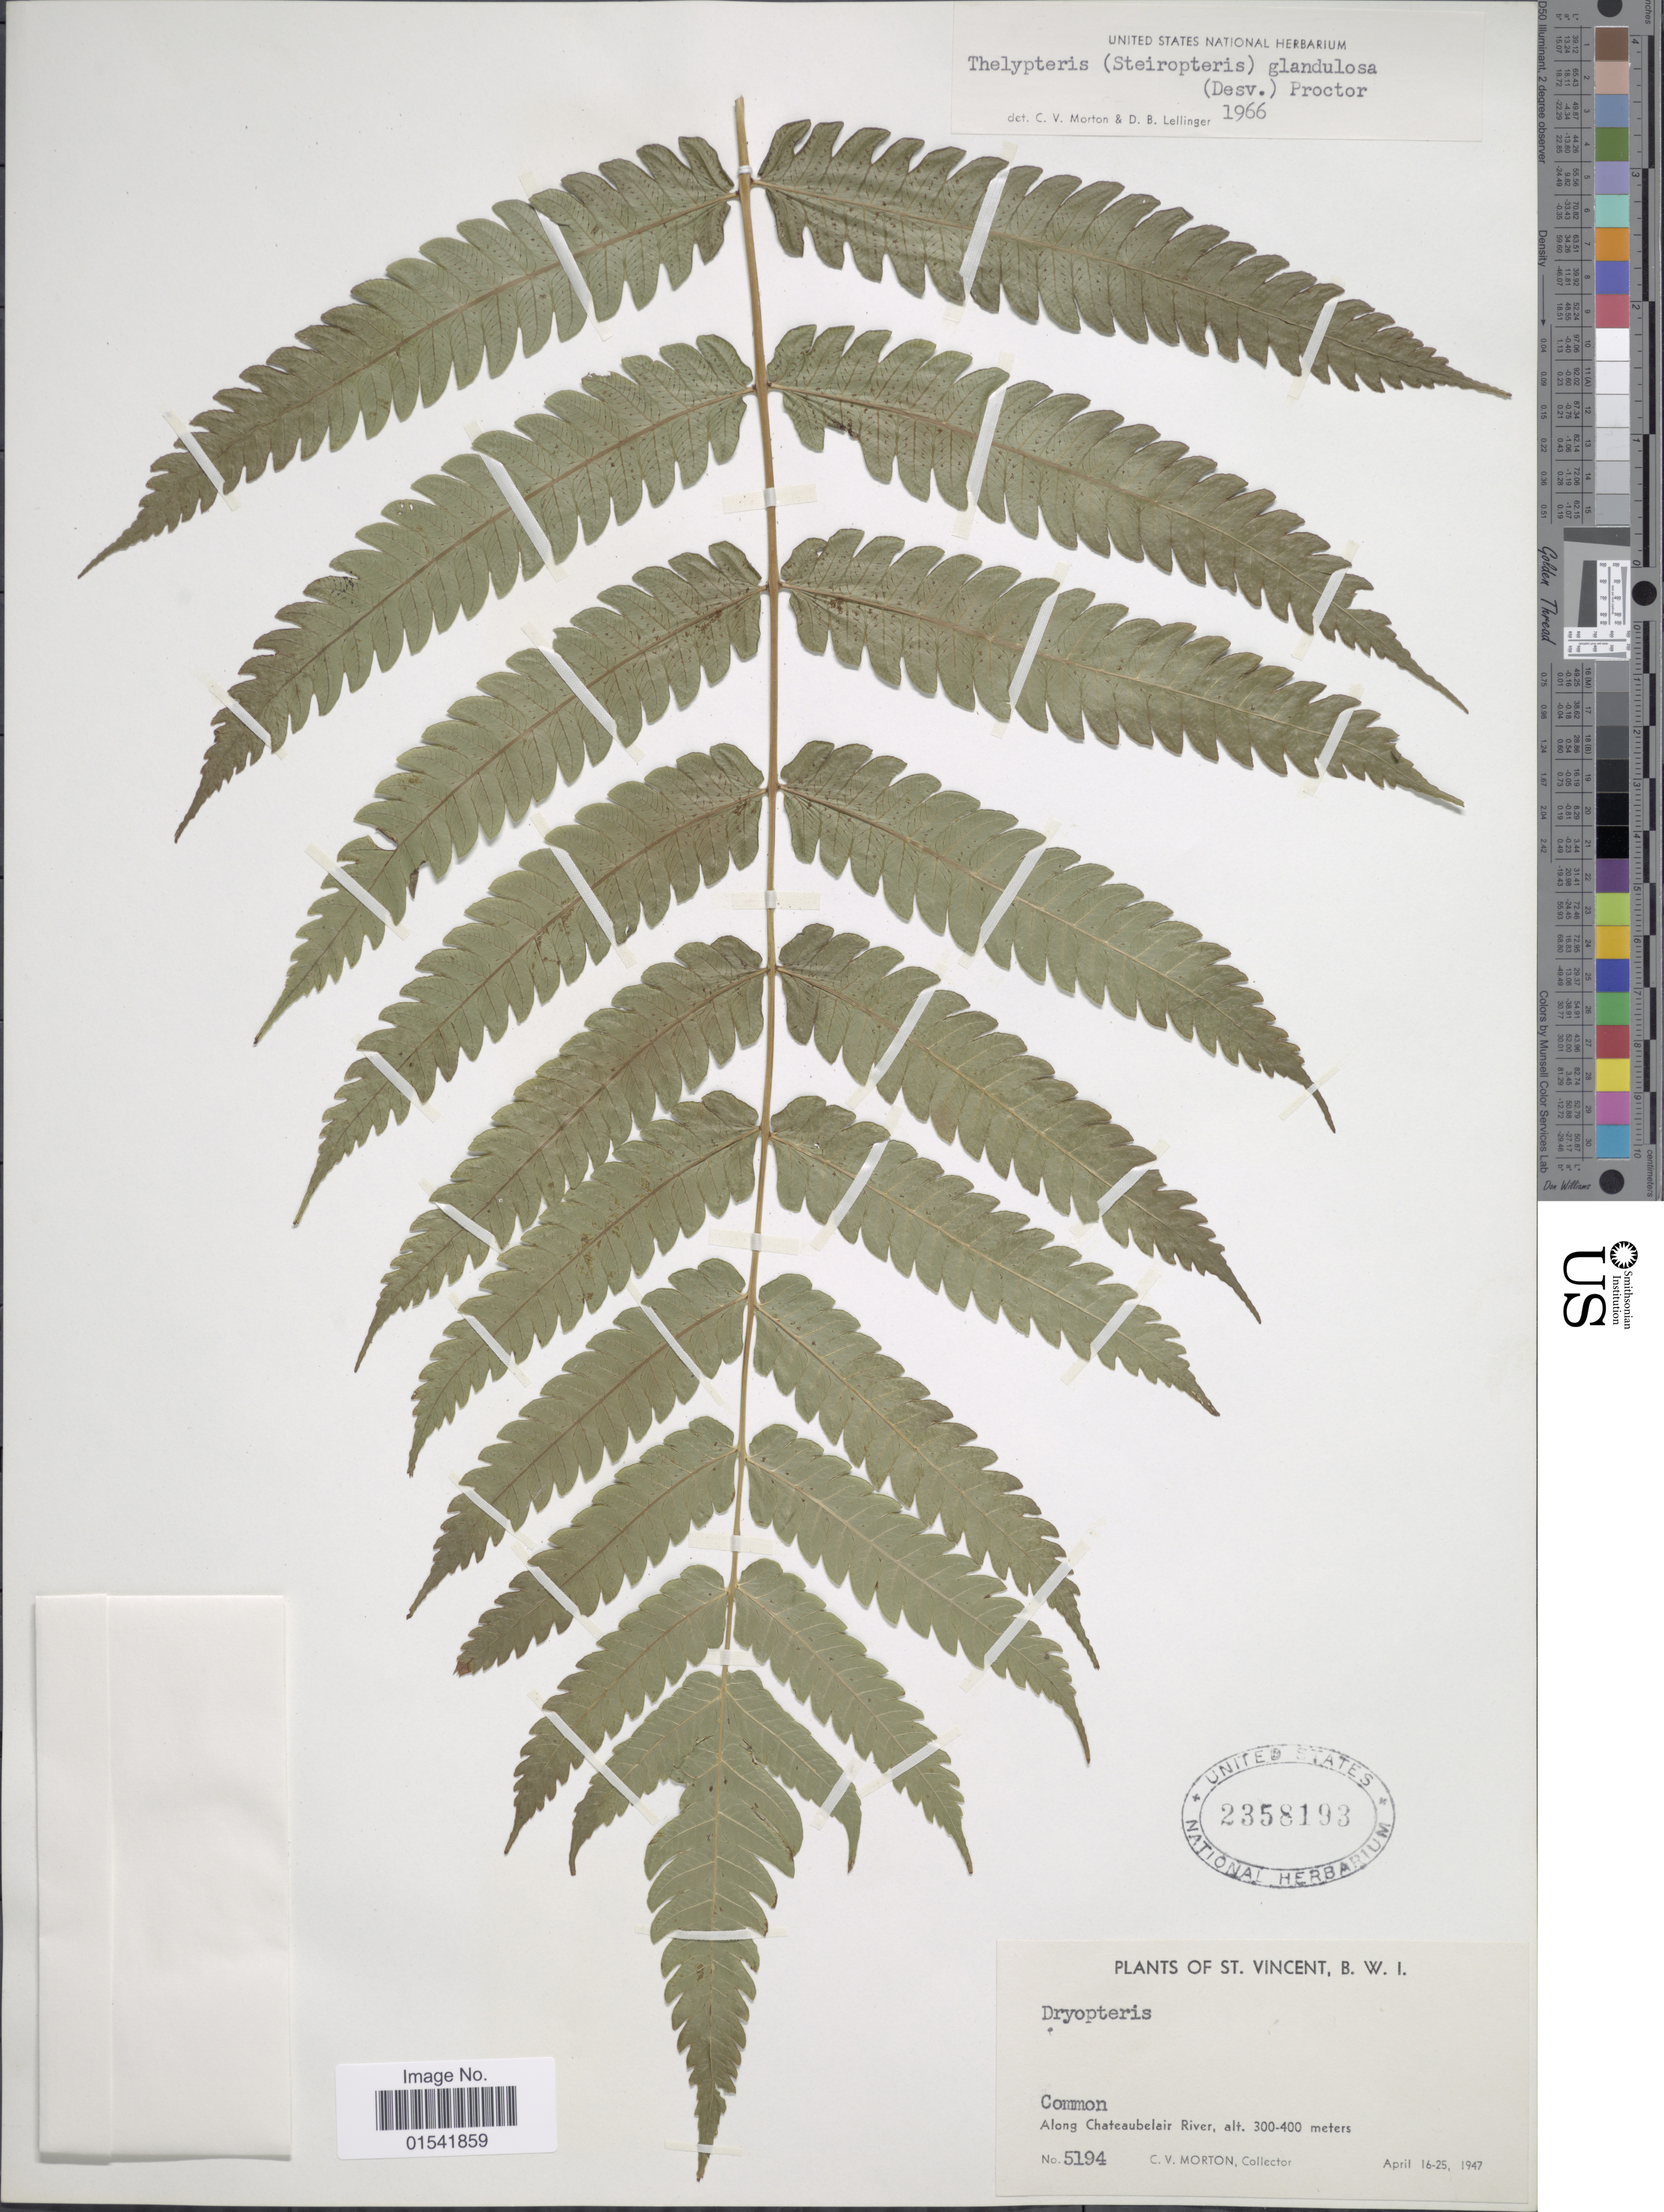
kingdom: Plantae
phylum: Tracheophyta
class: Polypodiopsida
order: Polypodiales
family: Thelypteridaceae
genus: Steiropteris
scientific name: Steiropteris glandulosa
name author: (Hook. f.) Pic. Serm.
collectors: C. V. Morton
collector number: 5194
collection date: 1947-04-16/1947-04-25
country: St. Vincent - Grenadines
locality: St. Vincent, B.W.I., Along Chateaubelair River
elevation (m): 300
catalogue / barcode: US 2358193